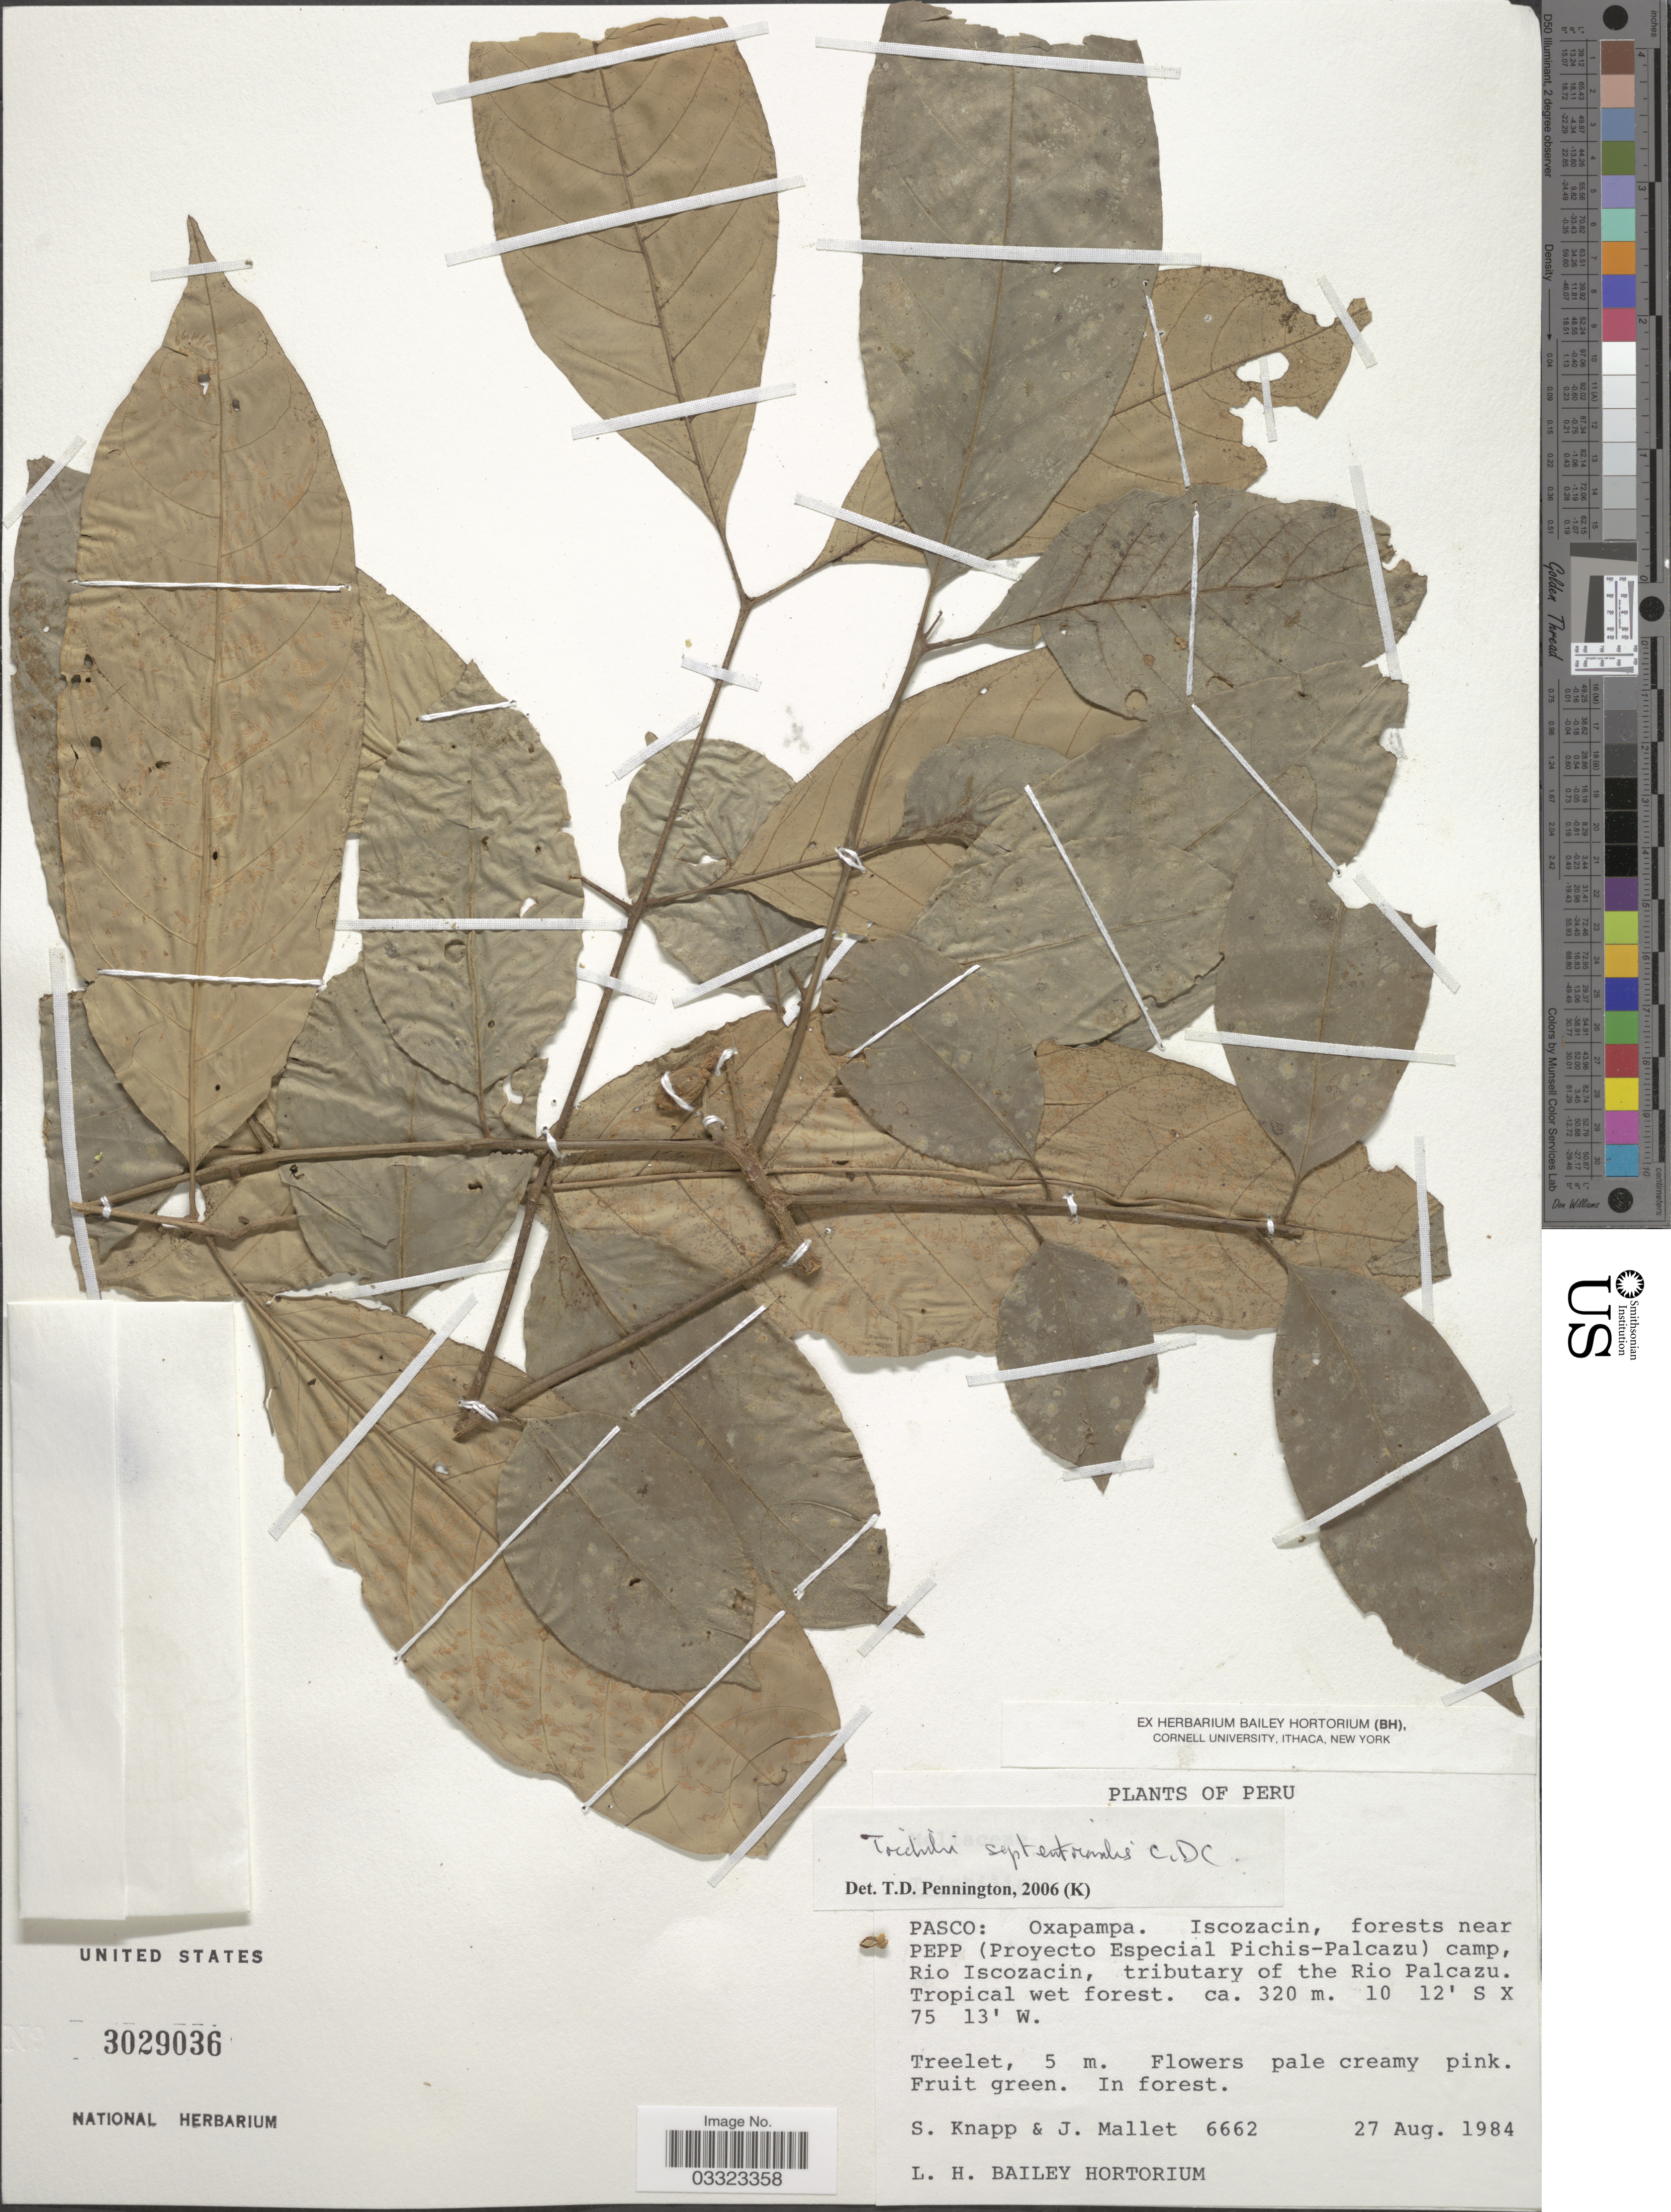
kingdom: Plantae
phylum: Tracheophyta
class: Magnoliopsida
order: Sapindales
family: Meliaceae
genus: Trichilia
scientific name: Trichilia septentrionalis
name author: C. DC.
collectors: S. Knapp & J. Mallet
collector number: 6662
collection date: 1984-08-27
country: Peru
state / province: Pasco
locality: Oxapampa. Iscozacin, forests near Pepp (Proyecto Especial Pichis-Palcazu) camp, Rio Iscozacin, tributary of the Rio Palcazu.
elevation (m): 320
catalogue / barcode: US 3029036